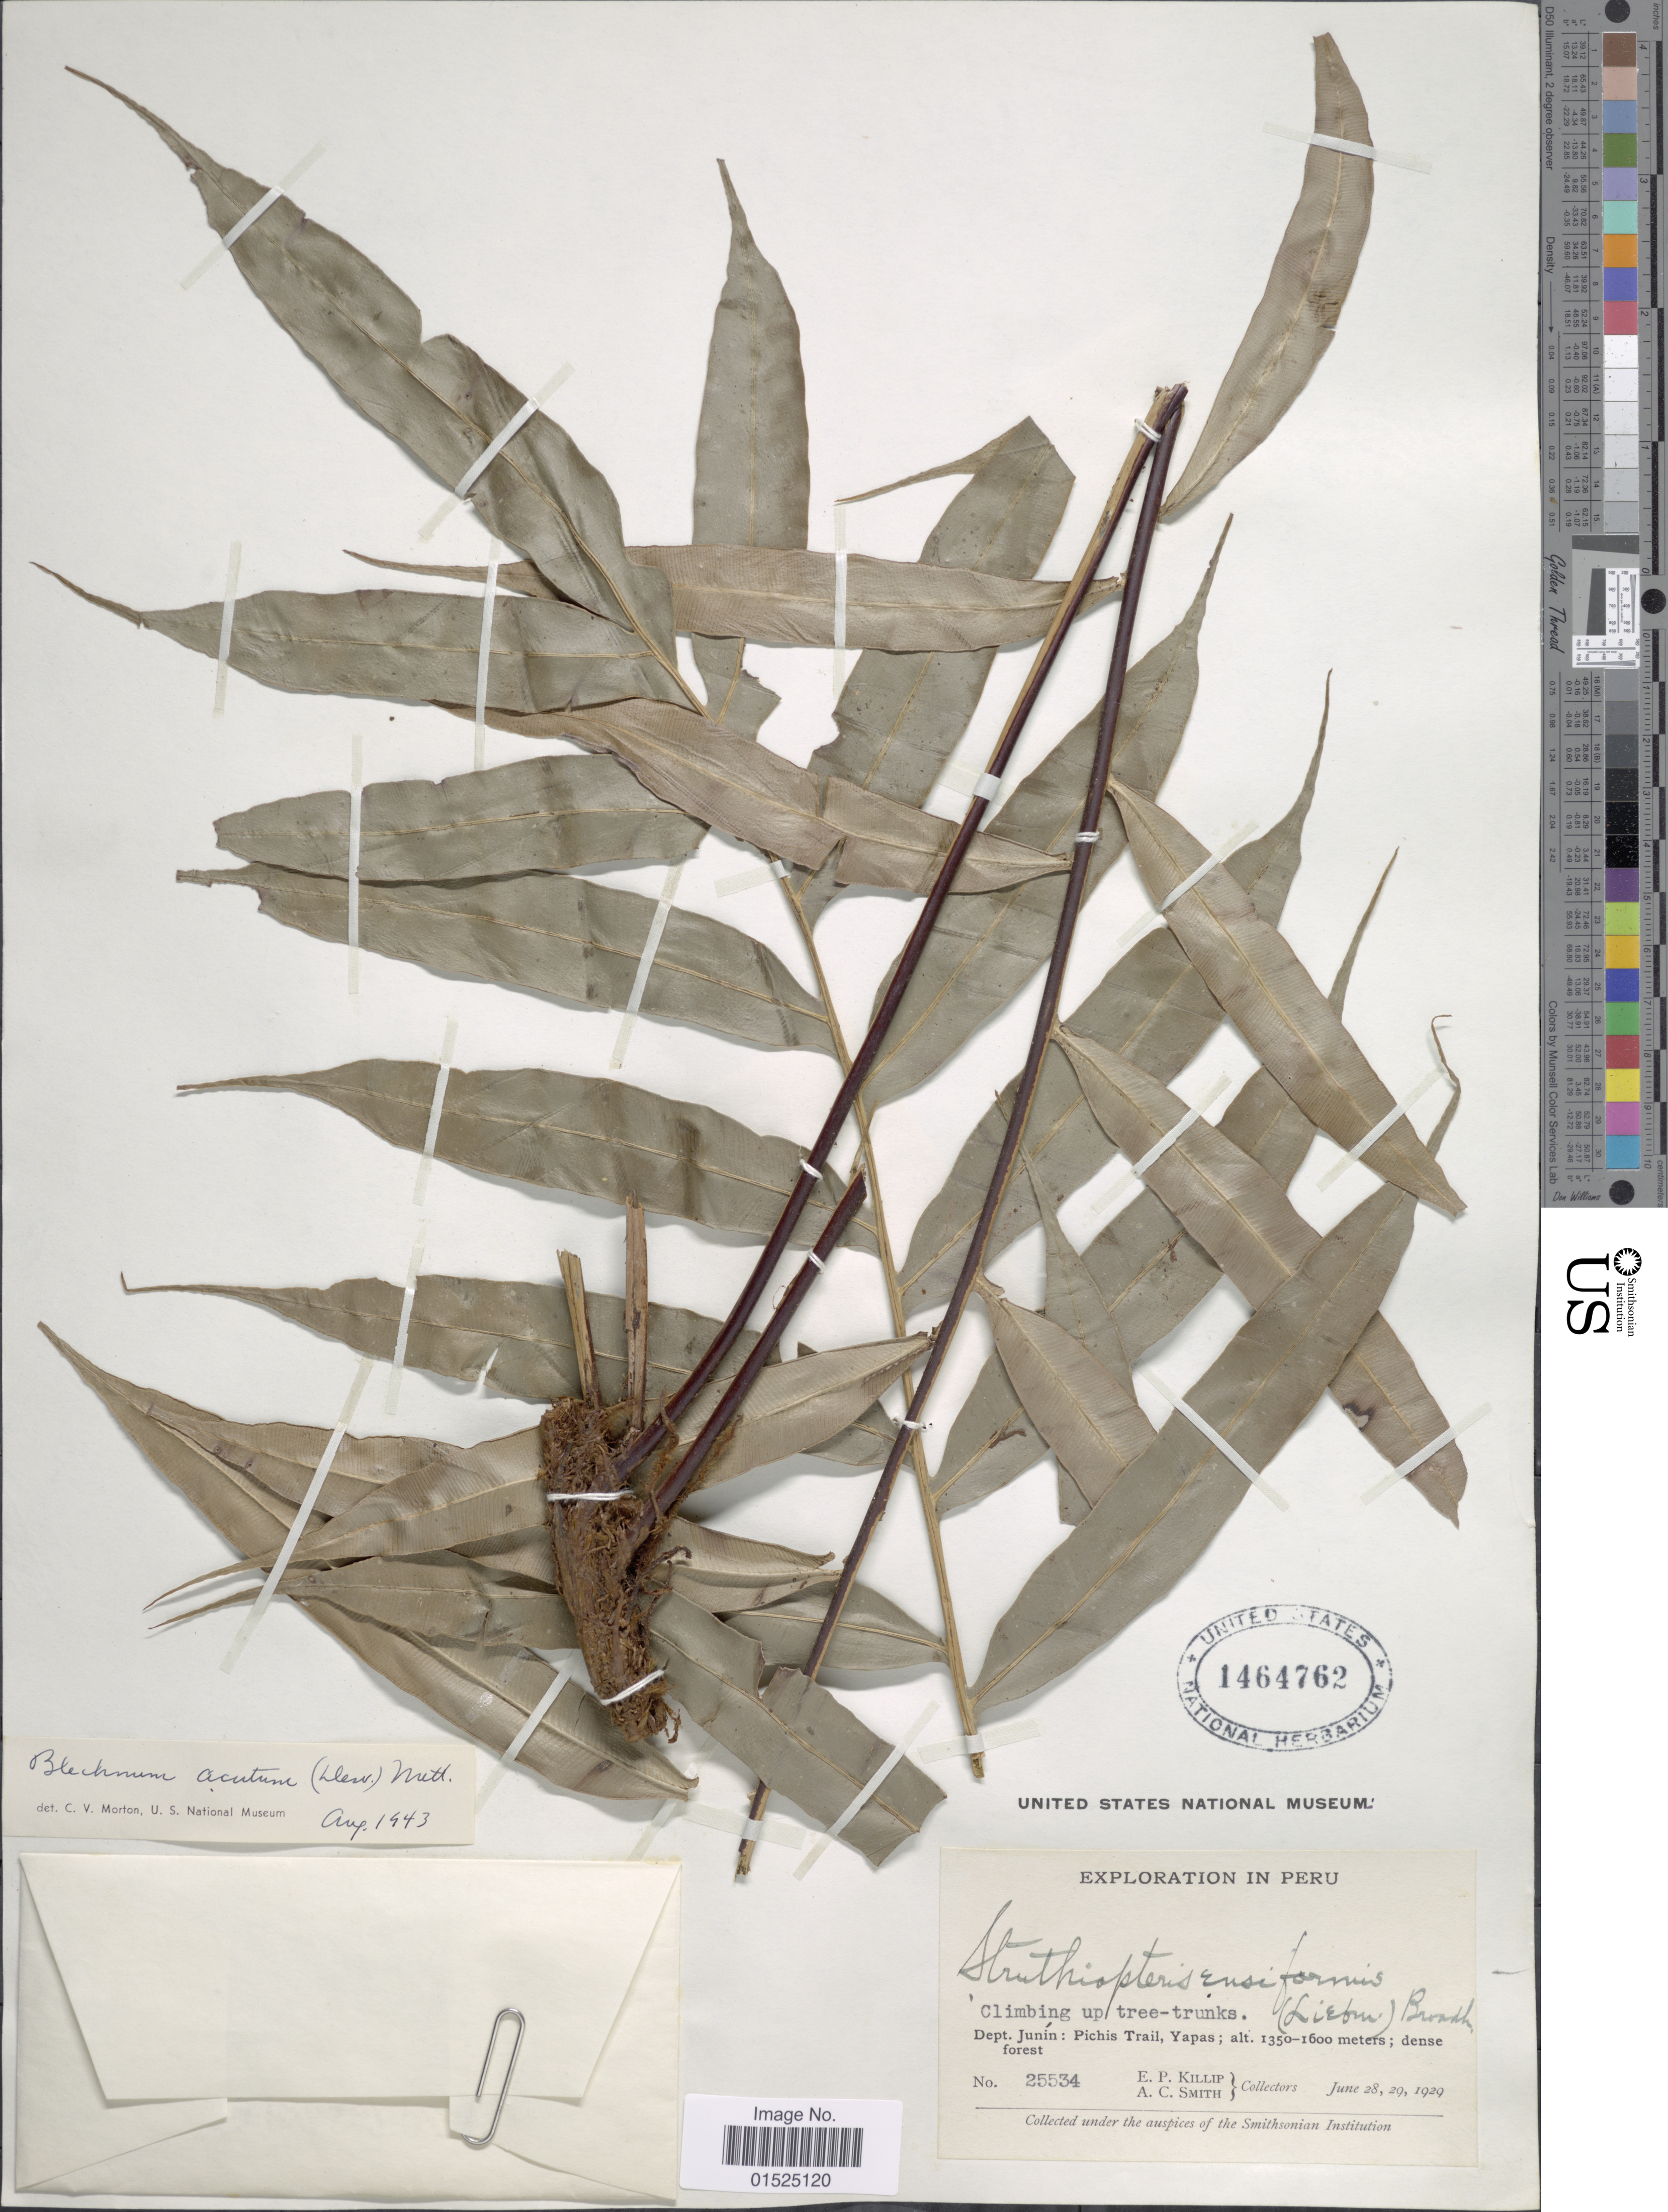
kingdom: Plantae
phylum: Tracheophyta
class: Polypodiopsida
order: Polypodiales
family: Blechnaceae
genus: Blechnum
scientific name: Blechnum acutum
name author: (Desv.) Mett.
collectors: E. P. Killip & A. C. Smith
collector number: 25534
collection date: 1929-06-28/1929-06-29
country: Peru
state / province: Junín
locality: Pichis Trail, Yapas, dense forest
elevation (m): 1350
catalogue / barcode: US 1464762